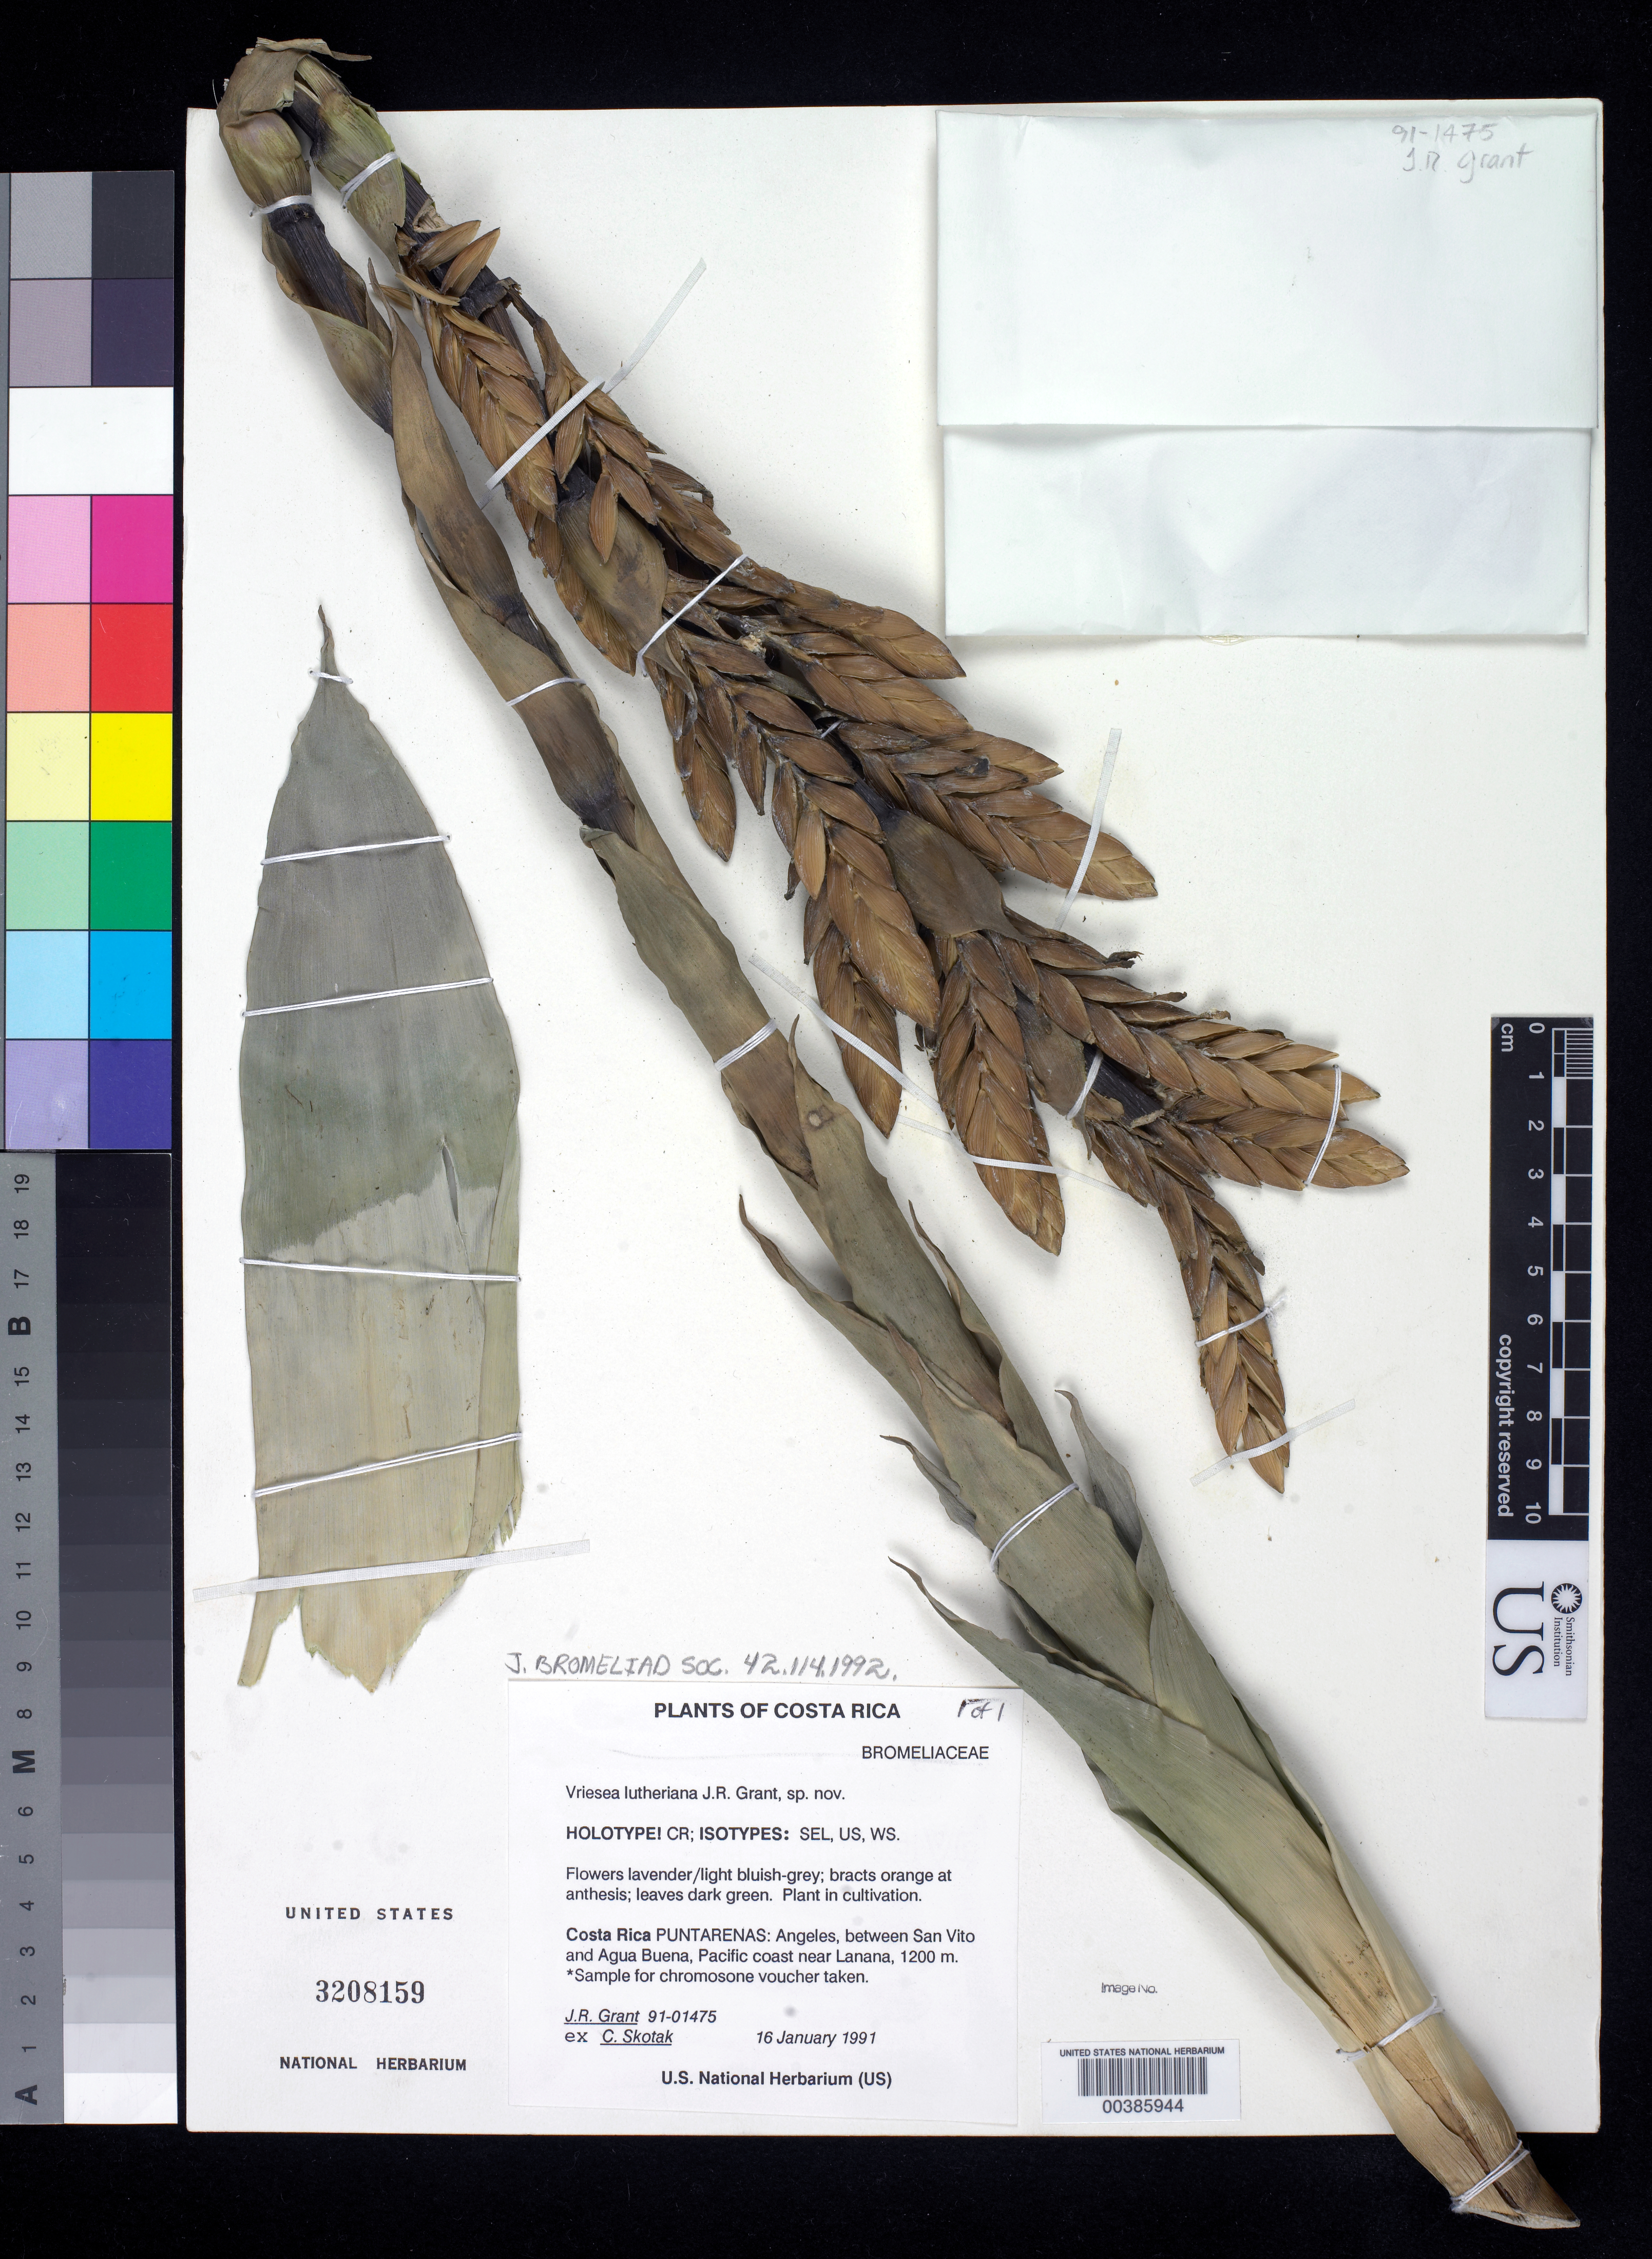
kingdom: Plantae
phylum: Tracheophyta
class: Liliopsida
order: Poales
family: Bromeliaceae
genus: Vriesea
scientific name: Vriesea lutheriana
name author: J.R. Grant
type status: Isotype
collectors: J. R. Grant & C. Skotak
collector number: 91-01475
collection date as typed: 16 Jan 1991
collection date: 1991-01-16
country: Costa Rica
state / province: Puntarenas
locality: Amgeles, between San Vito & Agua Buena, Pacific coast near Lanana.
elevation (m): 1200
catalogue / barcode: US 3208159